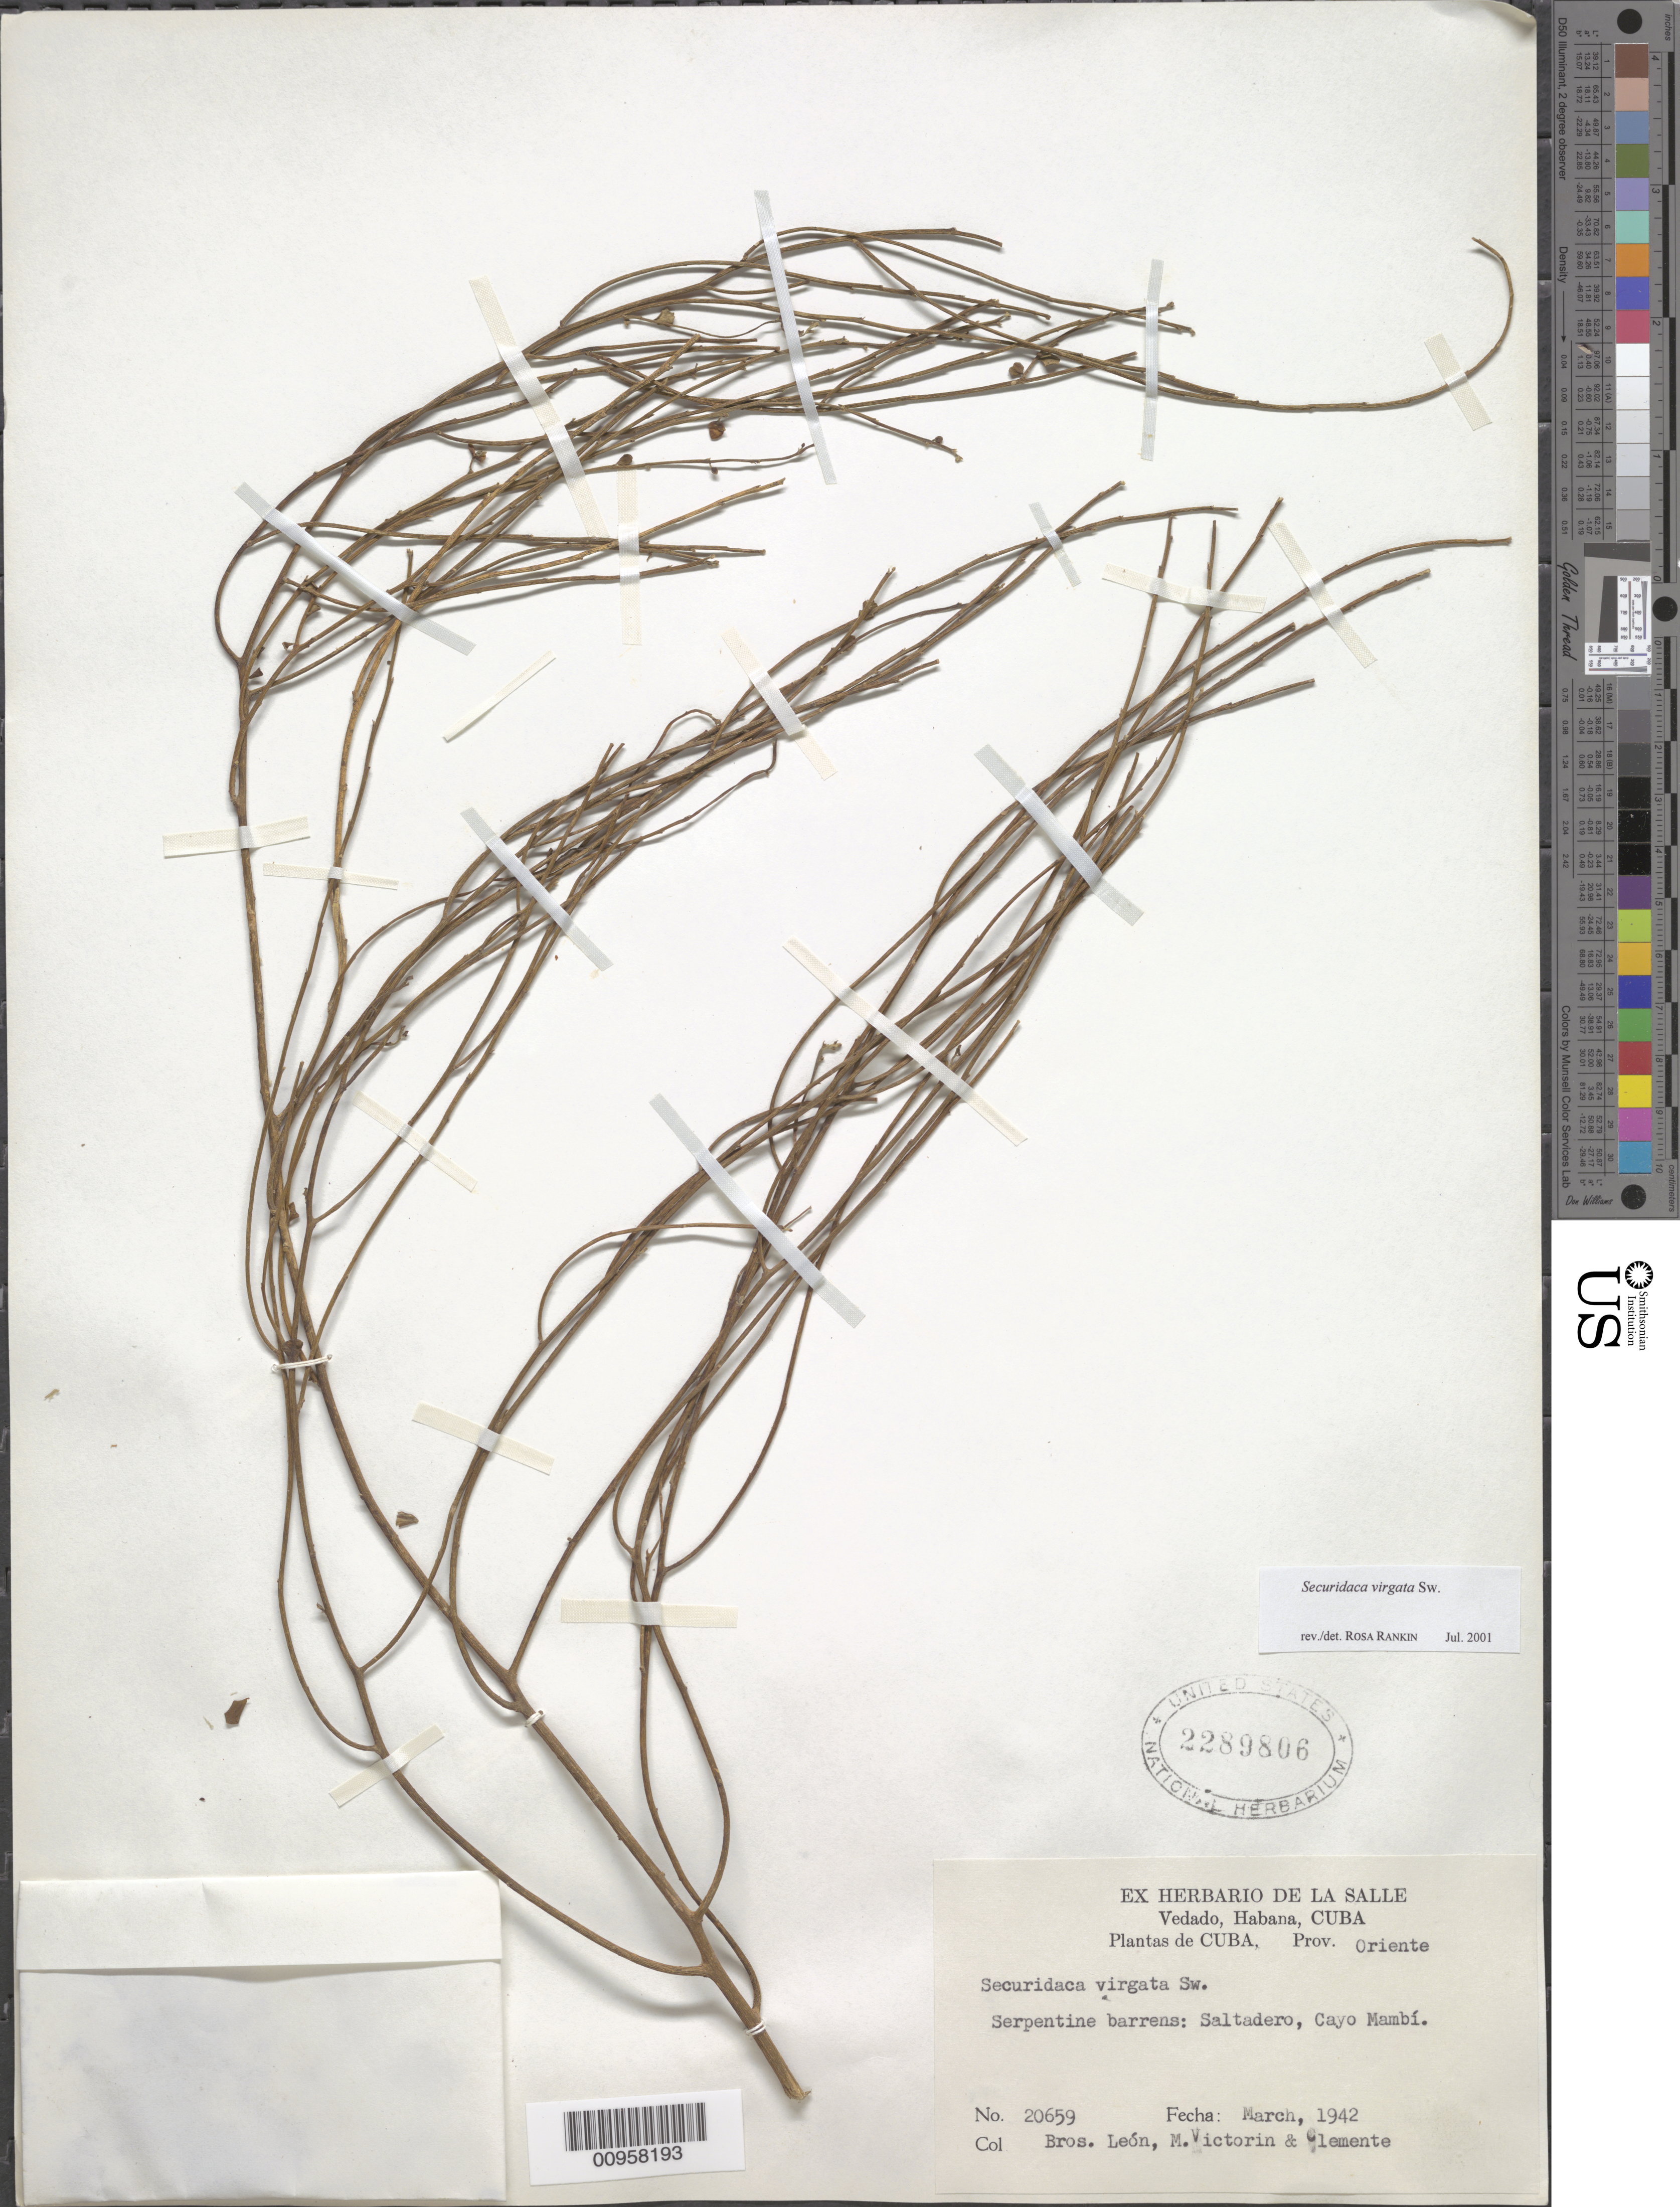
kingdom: Plantae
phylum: Tracheophyta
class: Magnoliopsida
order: Fabales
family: Polygalaceae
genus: Securidaca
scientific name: Securidaca virgata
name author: Sw.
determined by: Rankin Rodriguez, Rosa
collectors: Bro. León, F. Victorin & -- Clemente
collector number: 20659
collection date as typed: Mar 1942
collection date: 1942-03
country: Cuba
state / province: Oriente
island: Cuba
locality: Saltadero, Cayo Mambí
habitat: Serpentine barrens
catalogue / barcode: US 2289806